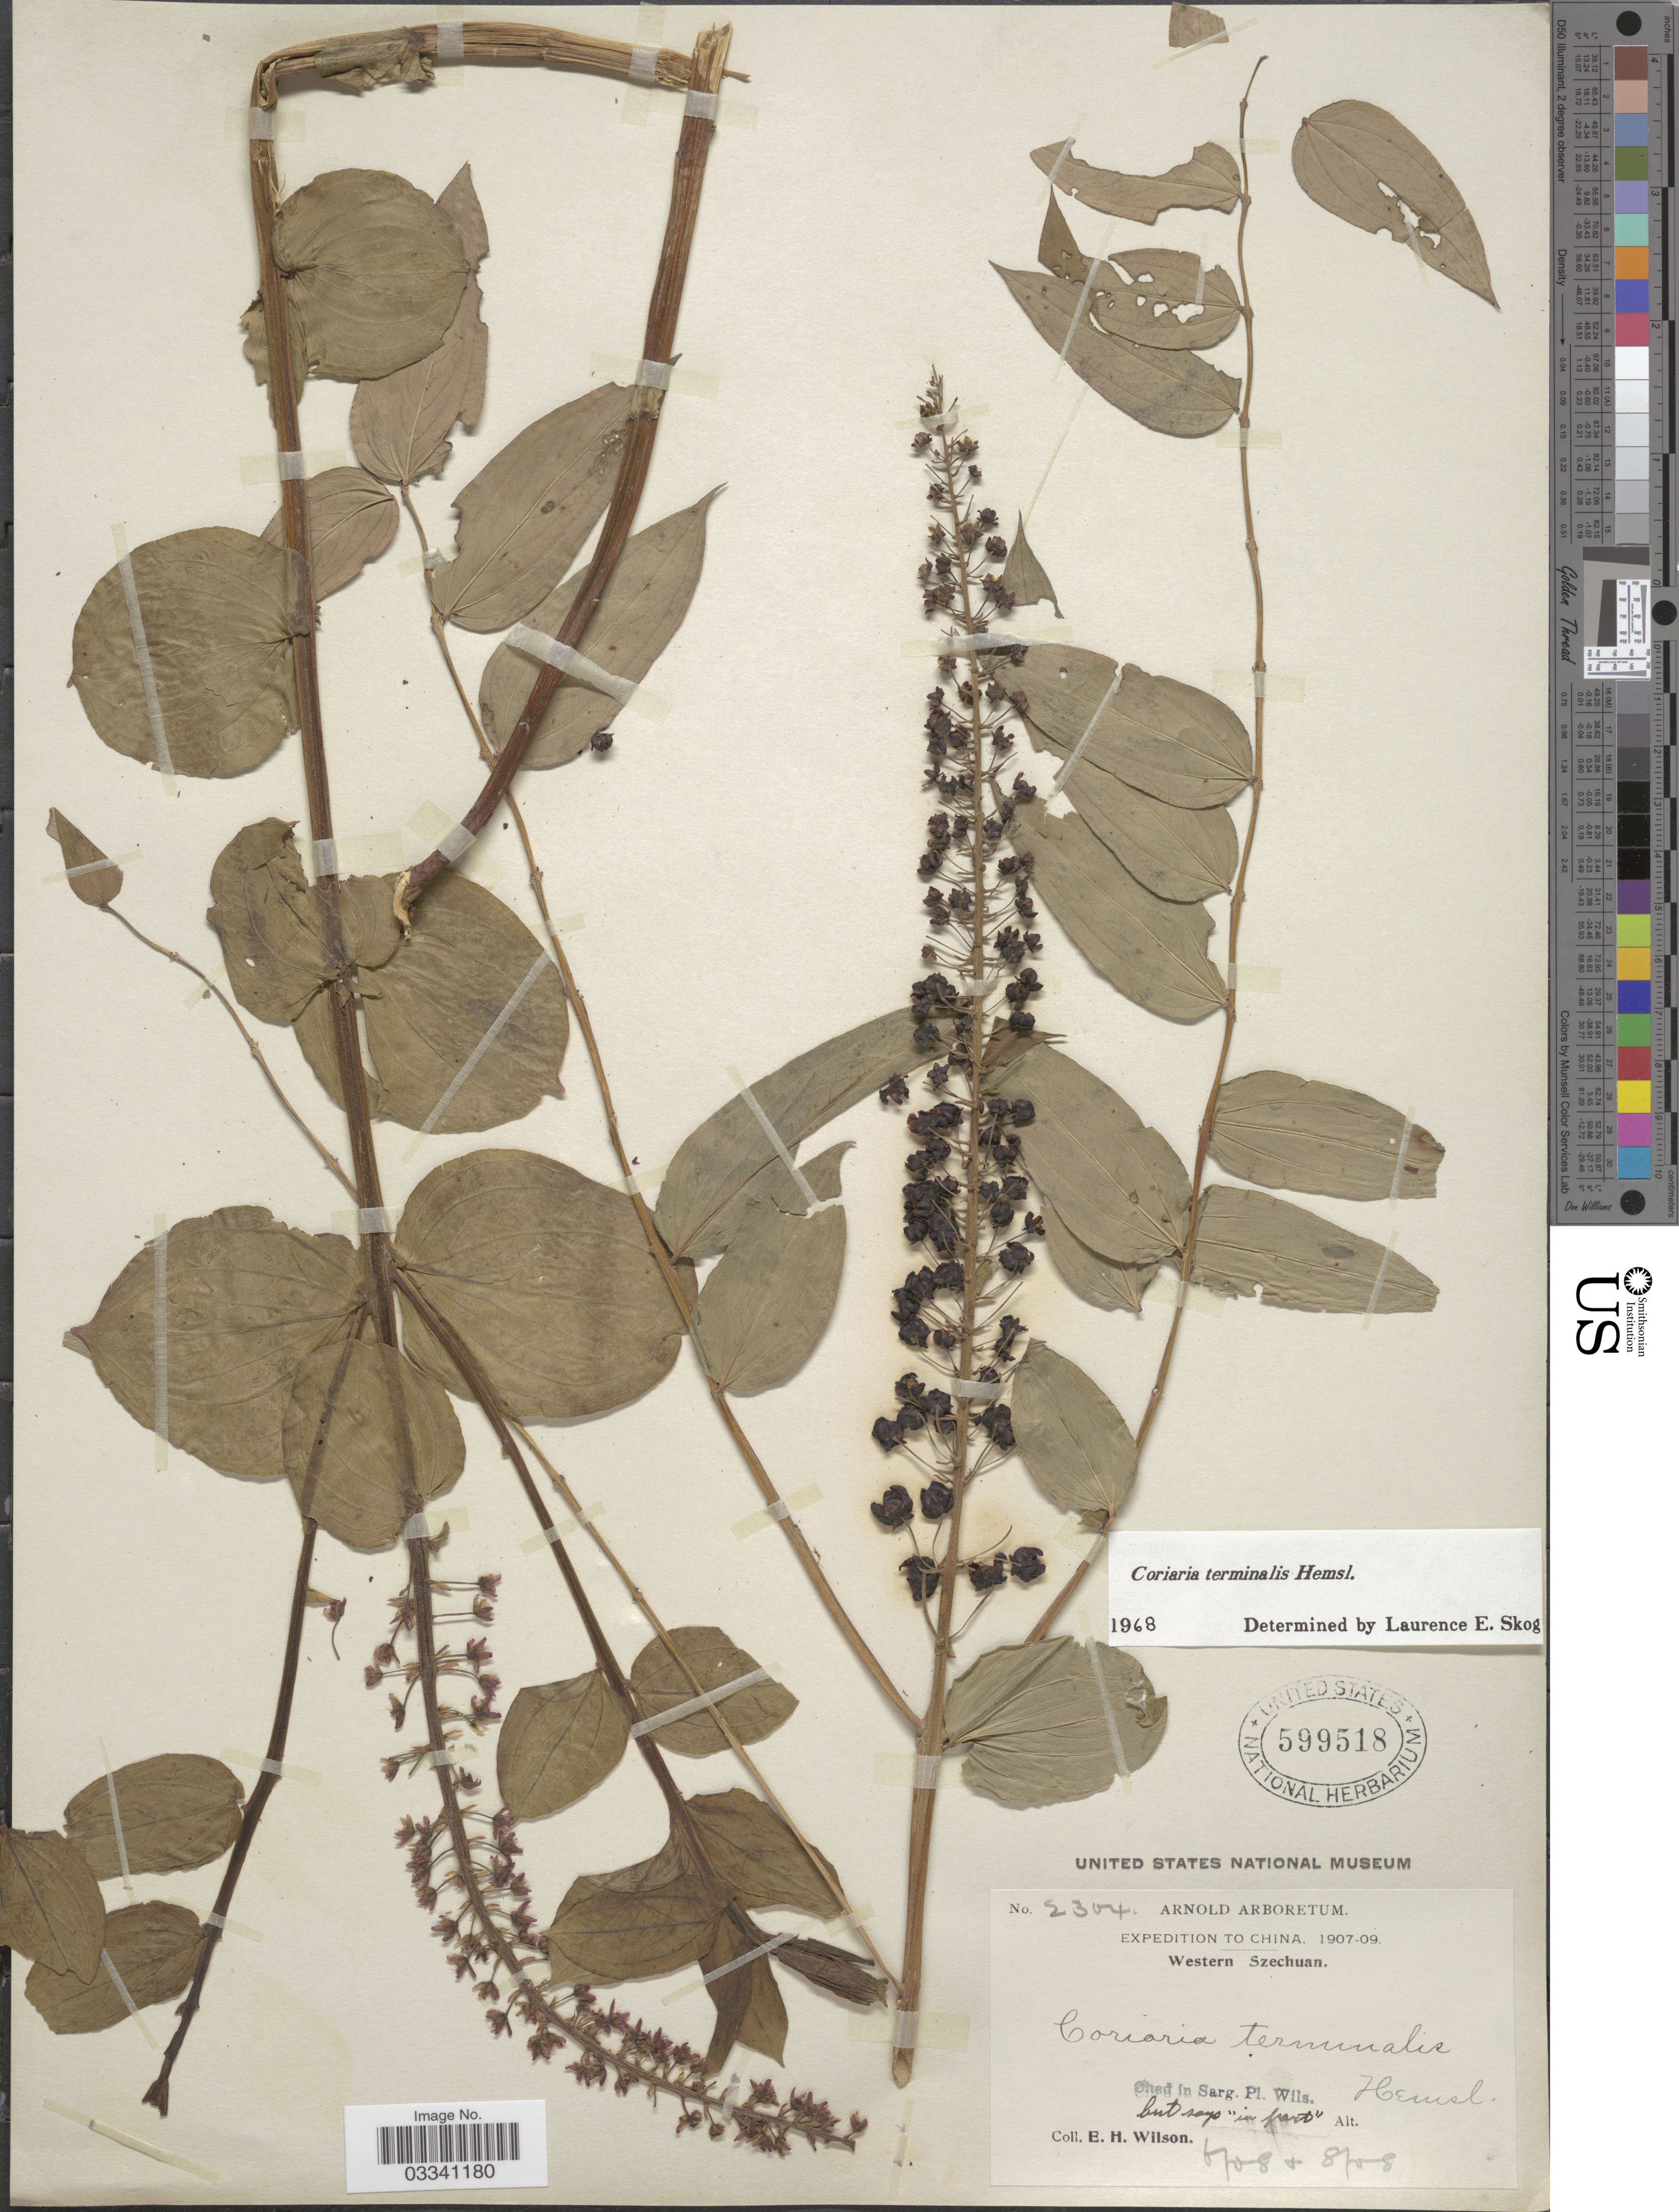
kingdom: Plantae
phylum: Tracheophyta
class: Magnoliopsida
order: Cucurbitales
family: Coriariaceae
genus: Coriaria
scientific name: Coriaria terminalis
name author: Hemsl.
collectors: E. Wilson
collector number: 2304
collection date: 1908-06/1908-08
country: China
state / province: Sichuan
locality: Western Szechuan.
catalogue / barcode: US 599518